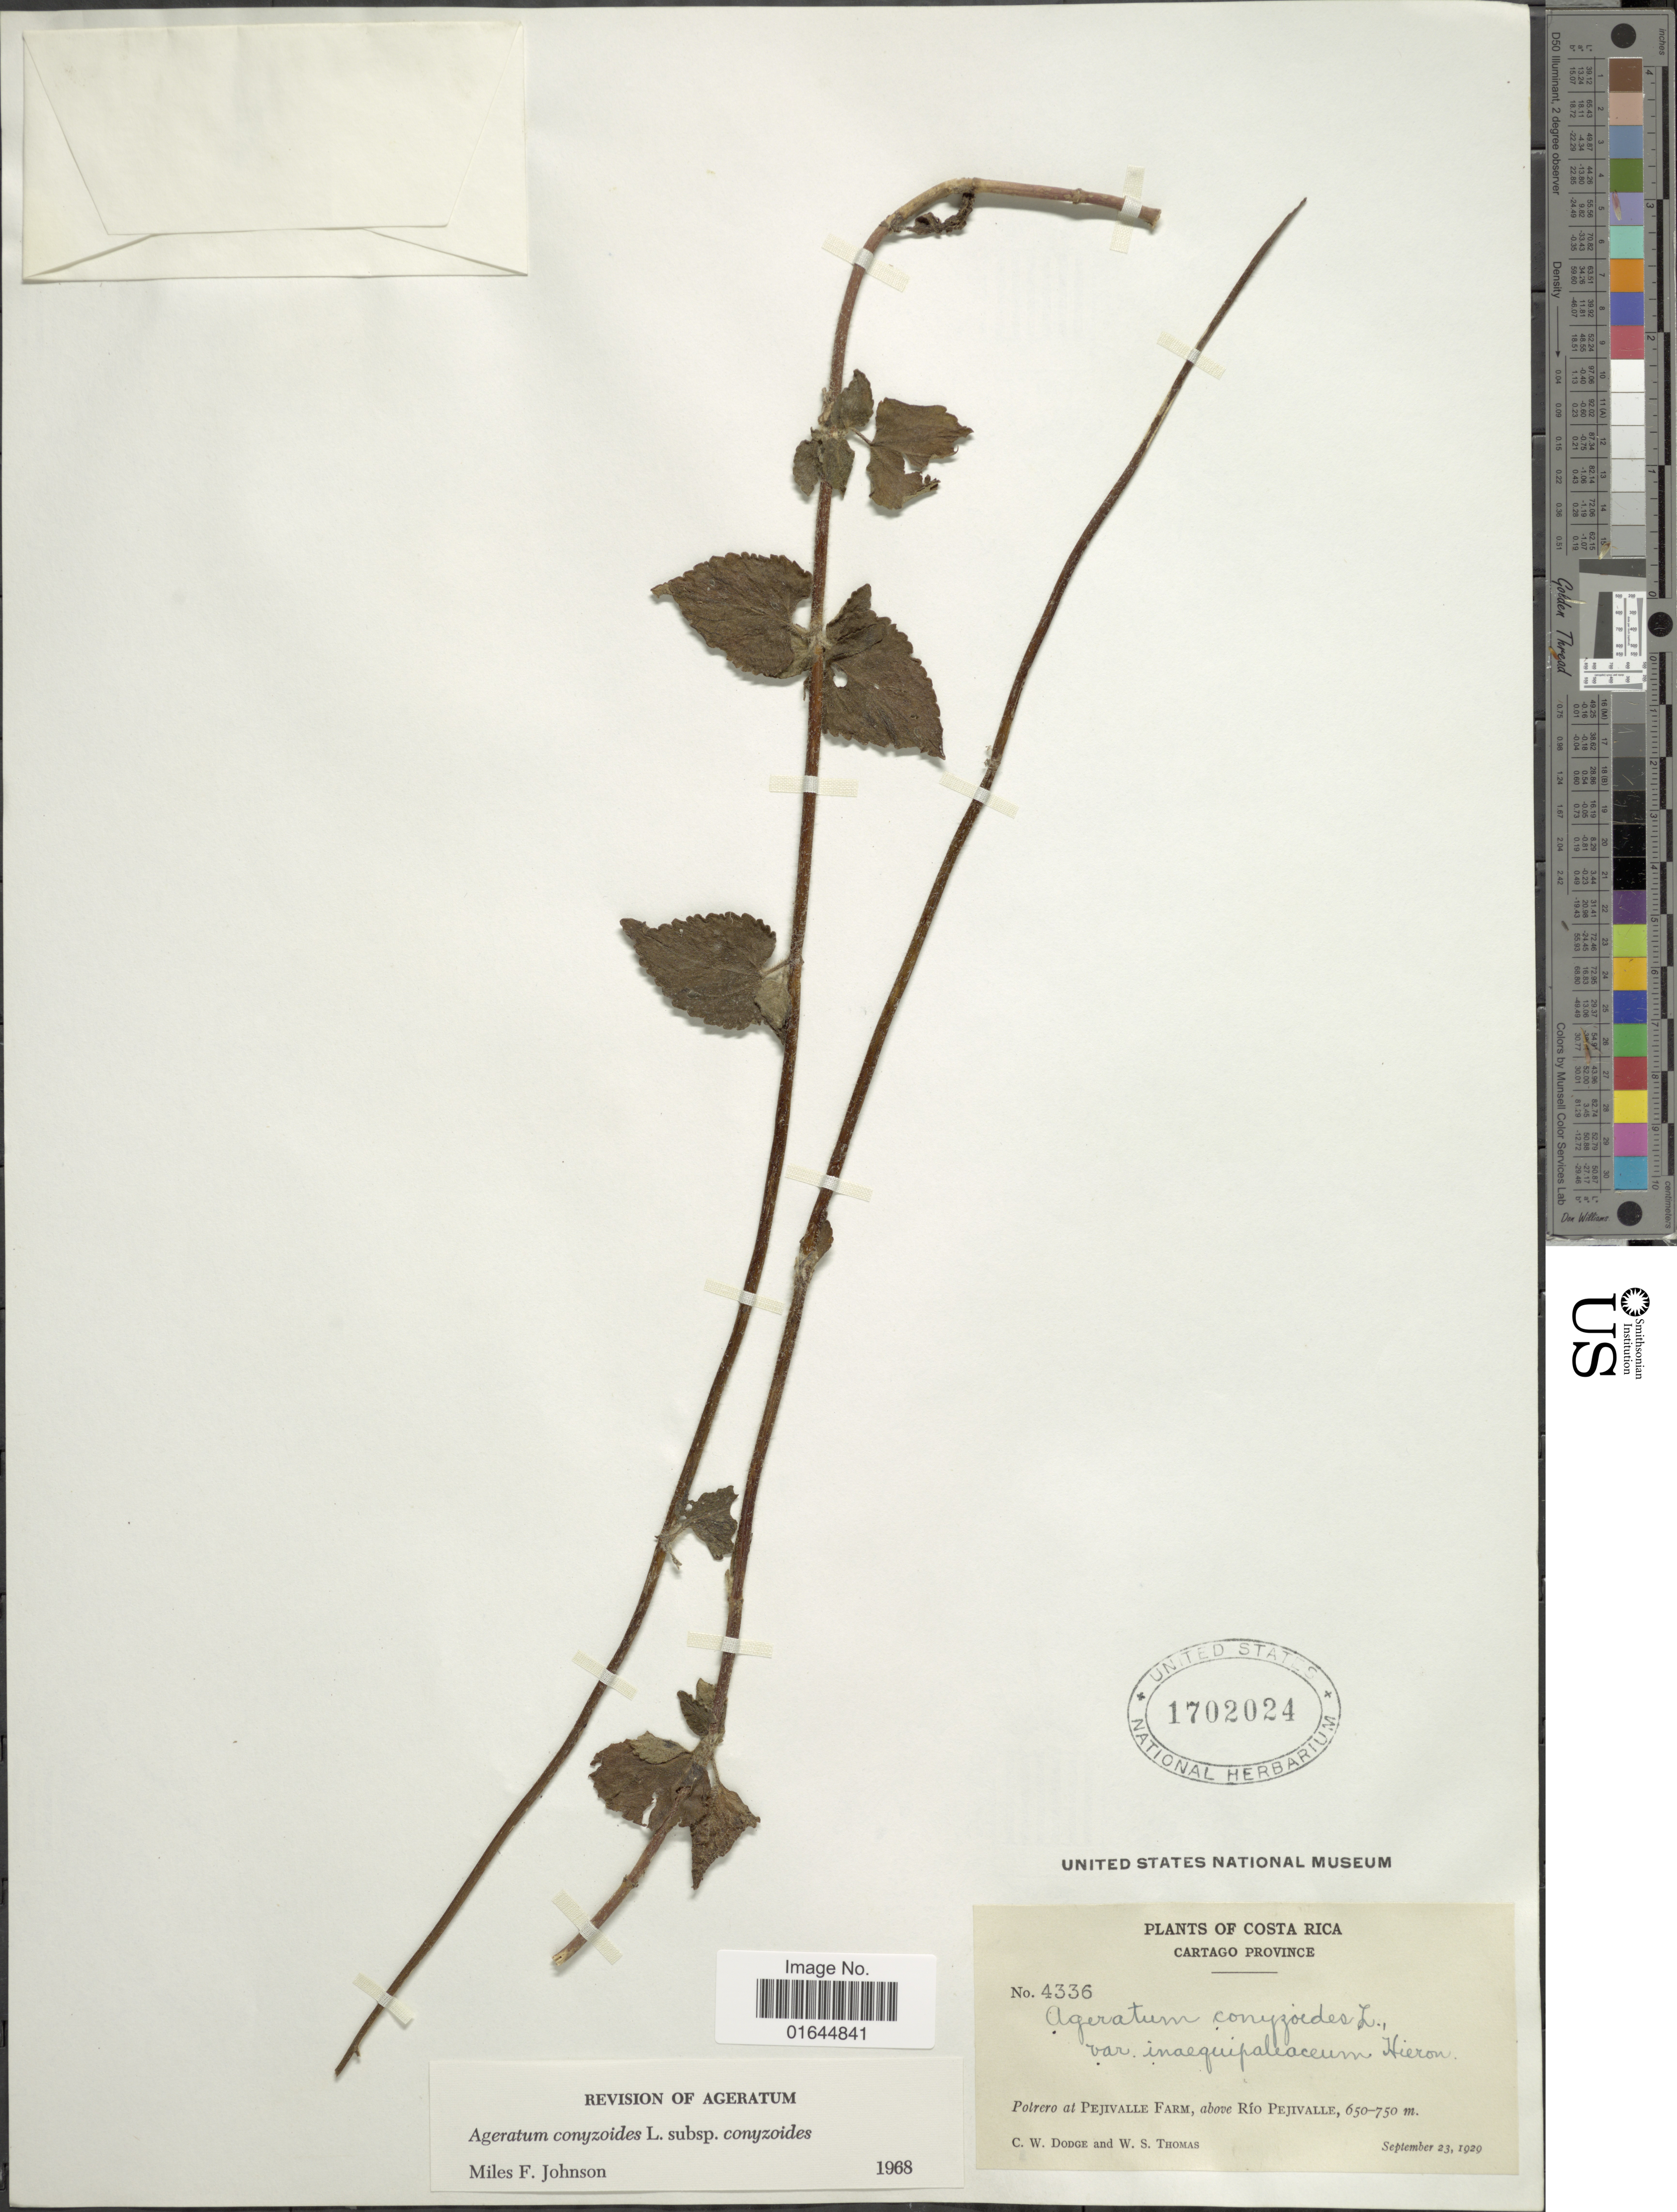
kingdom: Plantae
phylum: Tracheophyta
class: Magnoliopsida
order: Asterales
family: Asteraceae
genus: Ageratum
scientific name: Ageratum houstonianum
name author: Mill.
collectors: C. Dodge & W. S. Thomas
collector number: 4336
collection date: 1929-09-23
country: Costa Rica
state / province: Cartago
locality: Costa Rica, Cartago Province, Potrero at Pejivalle Farm, above R;io Pejivalle.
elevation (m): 650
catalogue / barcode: US 1702024